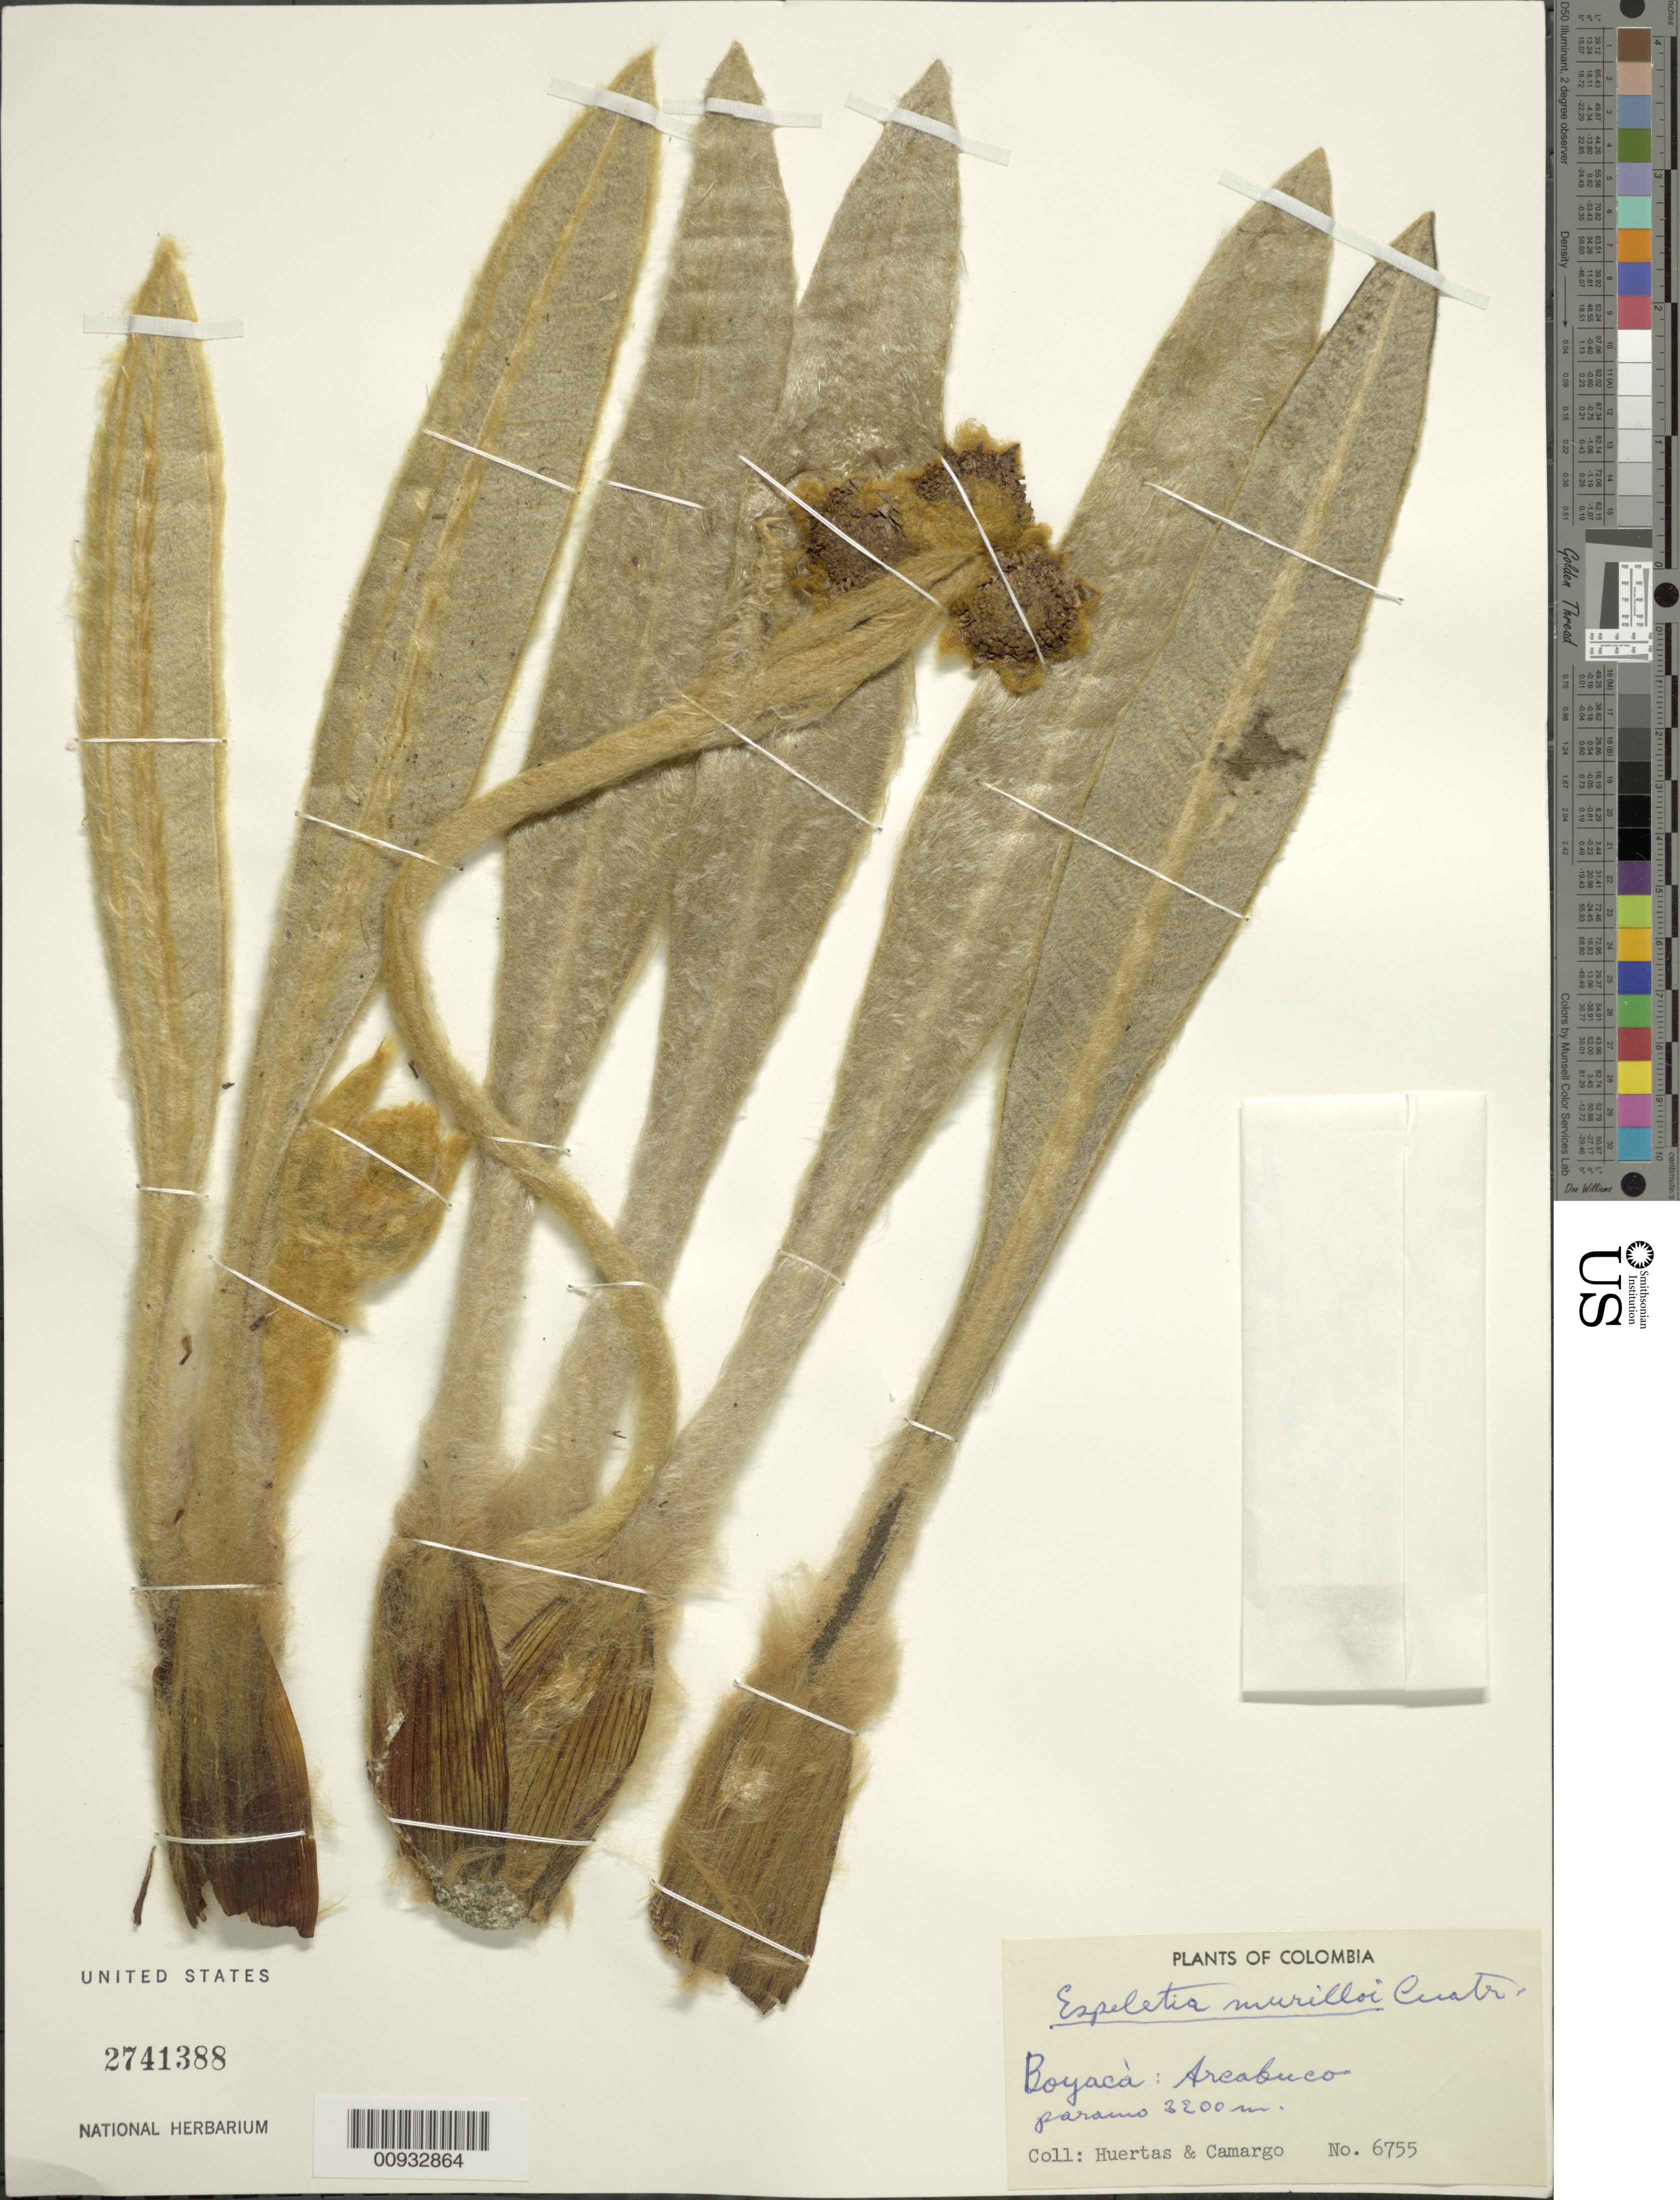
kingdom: Plantae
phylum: Tracheophyta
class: Magnoliopsida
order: Asterales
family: Asteraceae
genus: Espeletia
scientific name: Espeletia murilloi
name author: Cuatrec.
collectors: G. Huertas & L. A. Camargo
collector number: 6755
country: Colombia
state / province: Boyacá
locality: Arcabuco.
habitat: Páramo.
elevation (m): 3200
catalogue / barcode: US 2741388